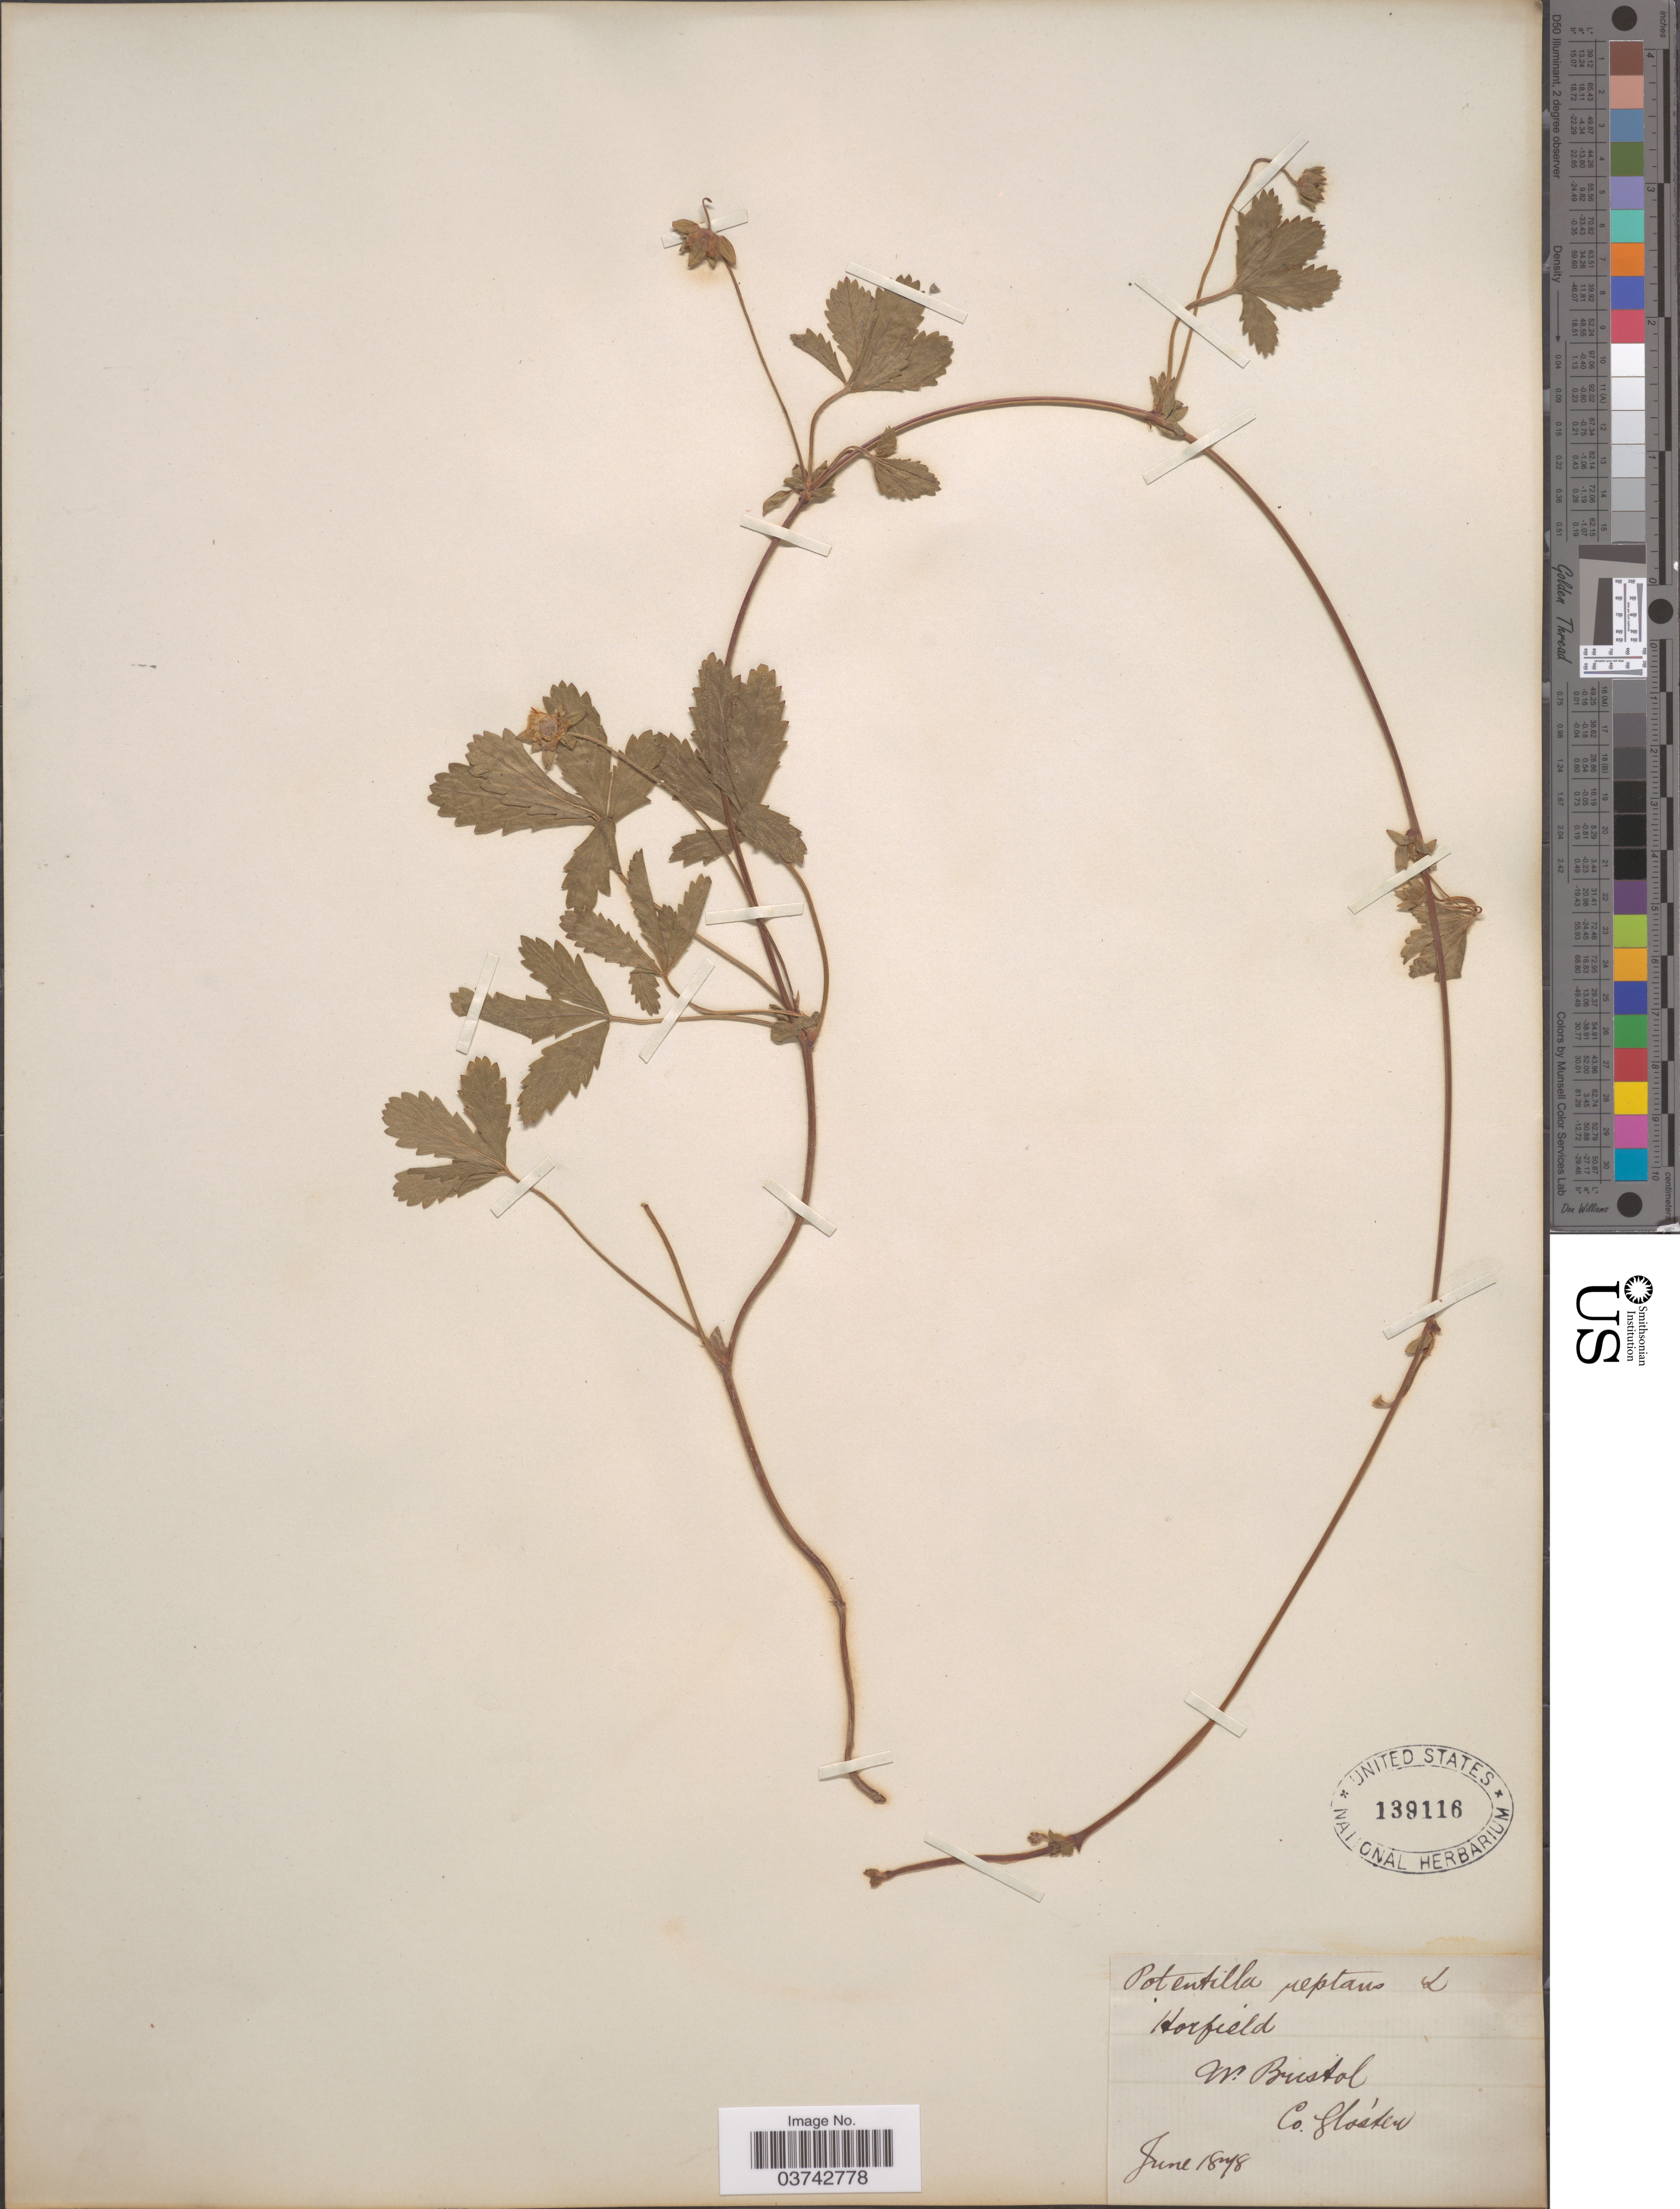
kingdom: Plantae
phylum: Tracheophyta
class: Magnoliopsida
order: Rosales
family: Rosaceae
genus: Potentilla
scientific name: Potentilla reptans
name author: L.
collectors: C. Gloster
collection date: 1878-06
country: United Kingdom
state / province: England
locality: Horfield, W. Bristol.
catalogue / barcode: US 139116